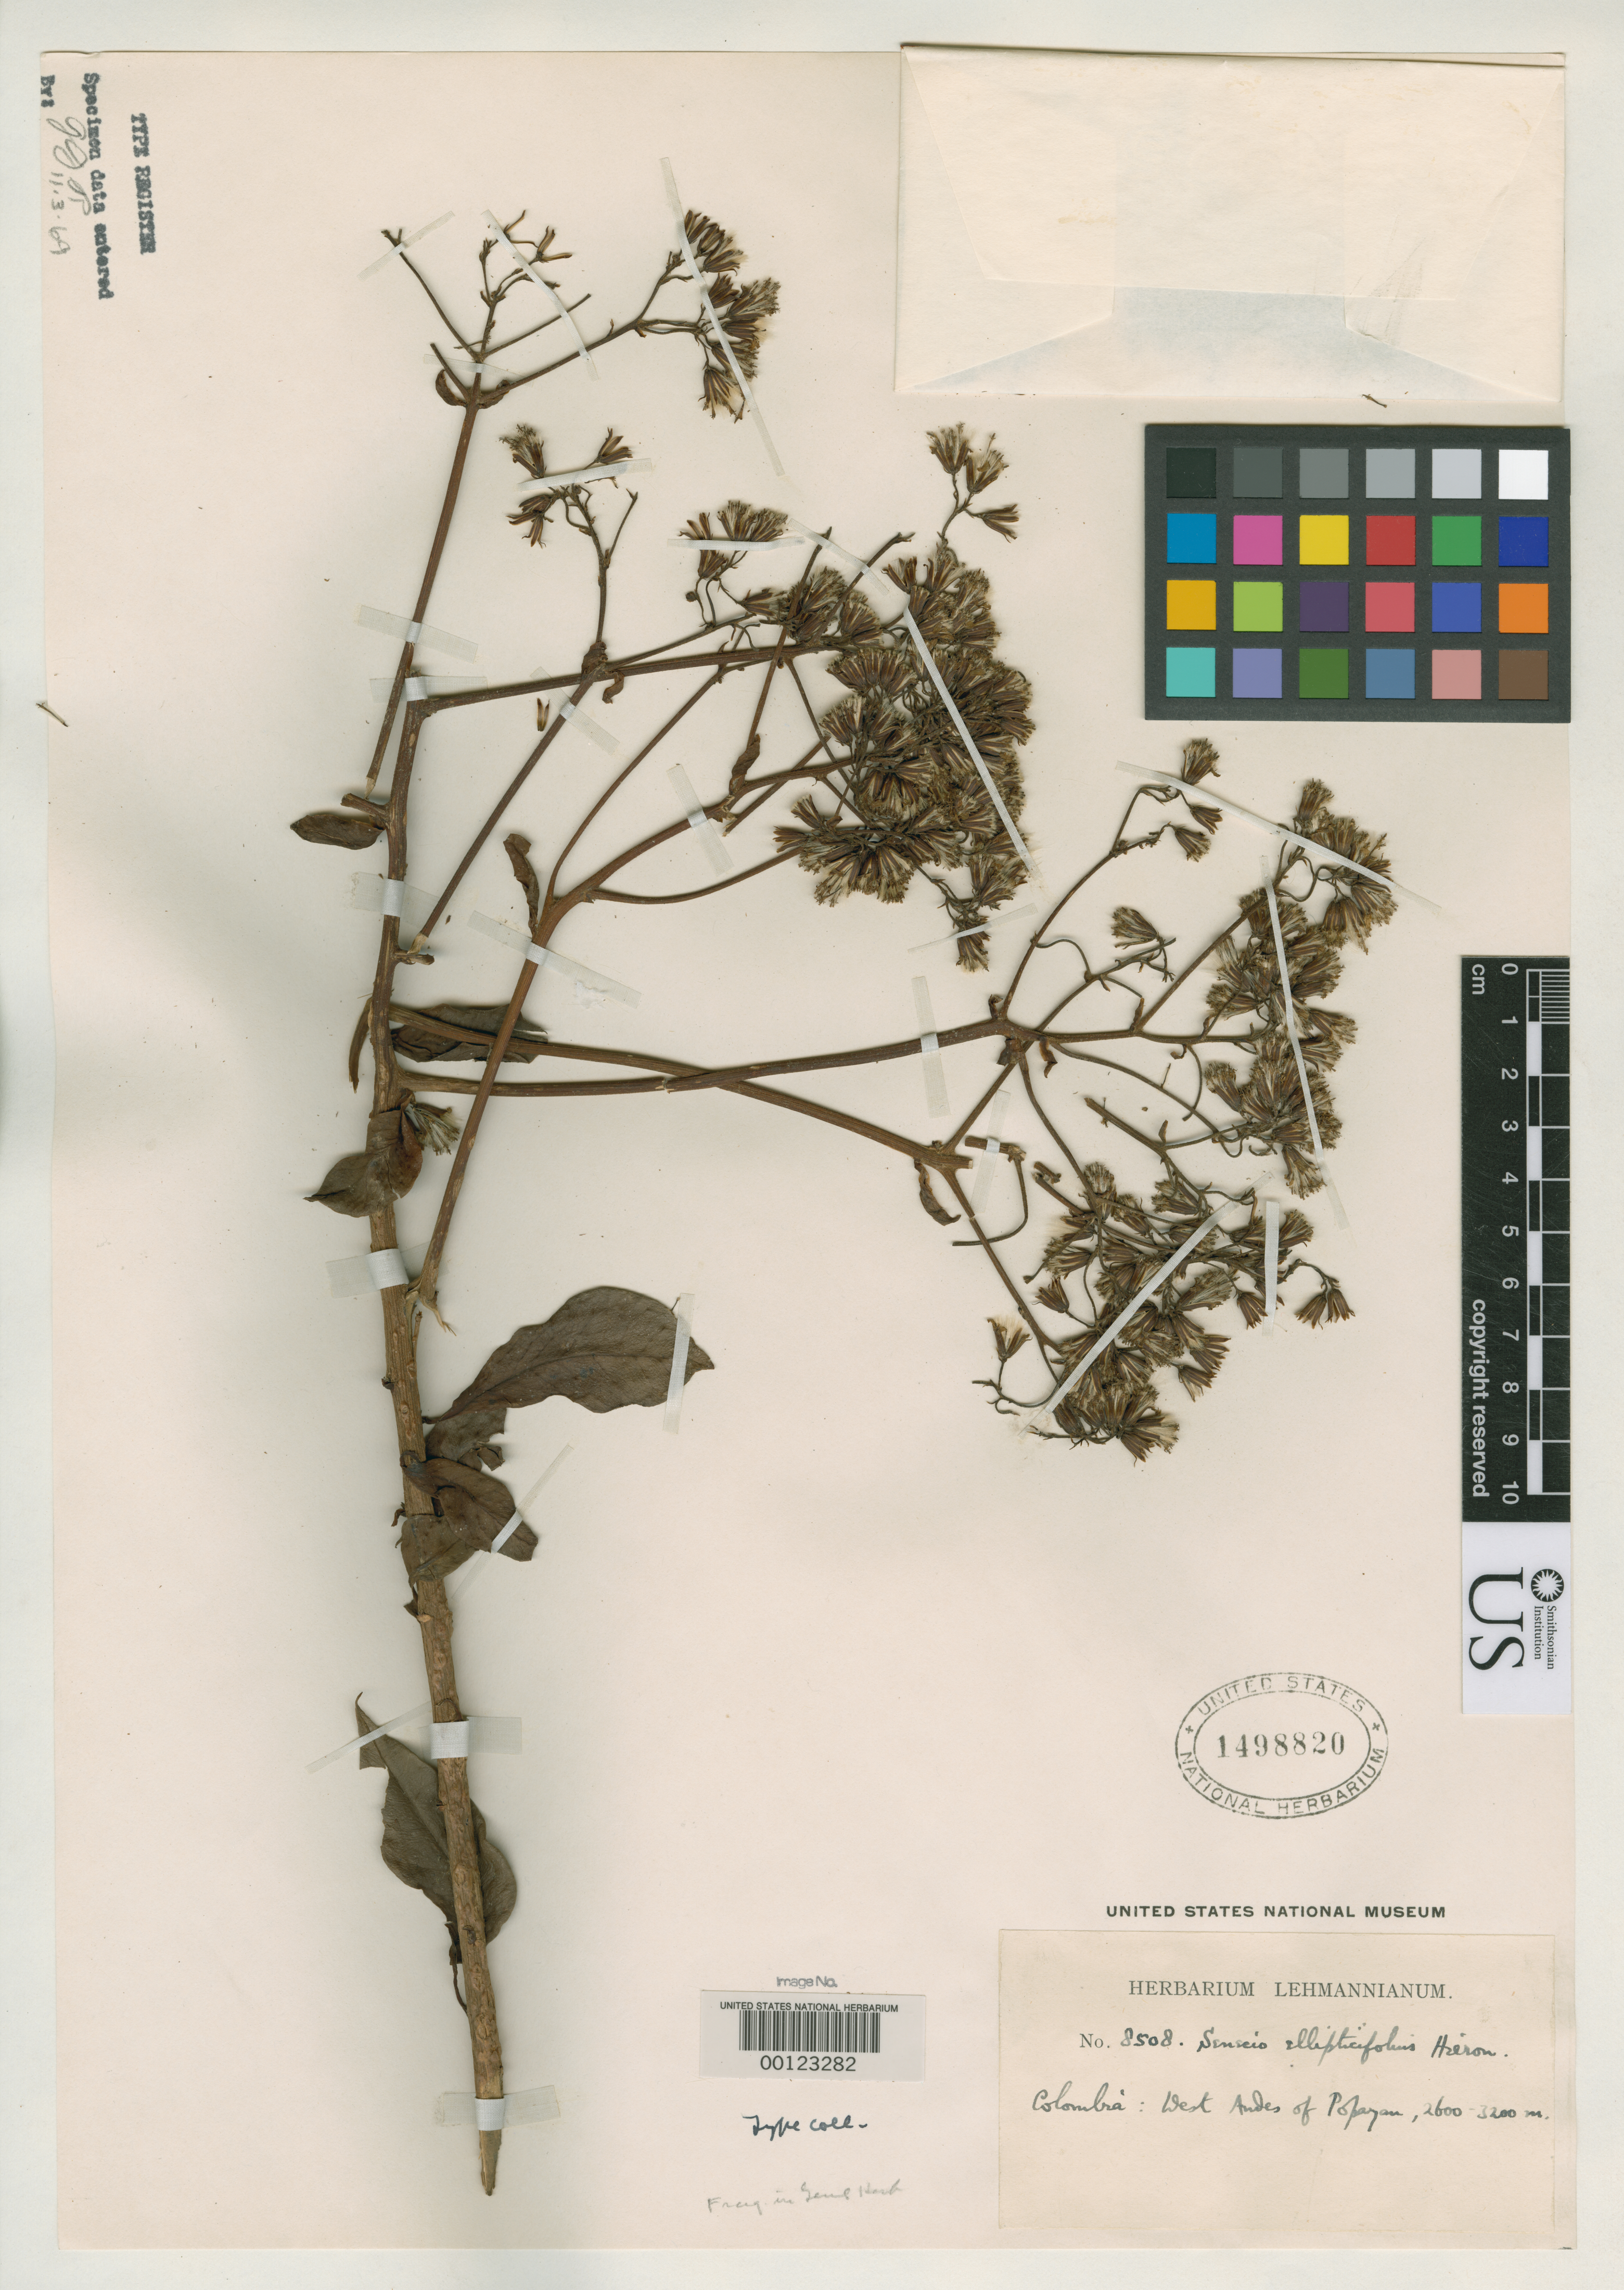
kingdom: Plantae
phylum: Tracheophyta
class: Magnoliopsida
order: Asterales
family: Asteraceae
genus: Senecio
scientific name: Senecio ellipticifolius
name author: Hieron.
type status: Isotype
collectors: F. C. Lehmann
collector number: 8508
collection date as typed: May ---- to -- Jun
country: Colombia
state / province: Cauca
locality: Popayan.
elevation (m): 2600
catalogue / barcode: US 1498820